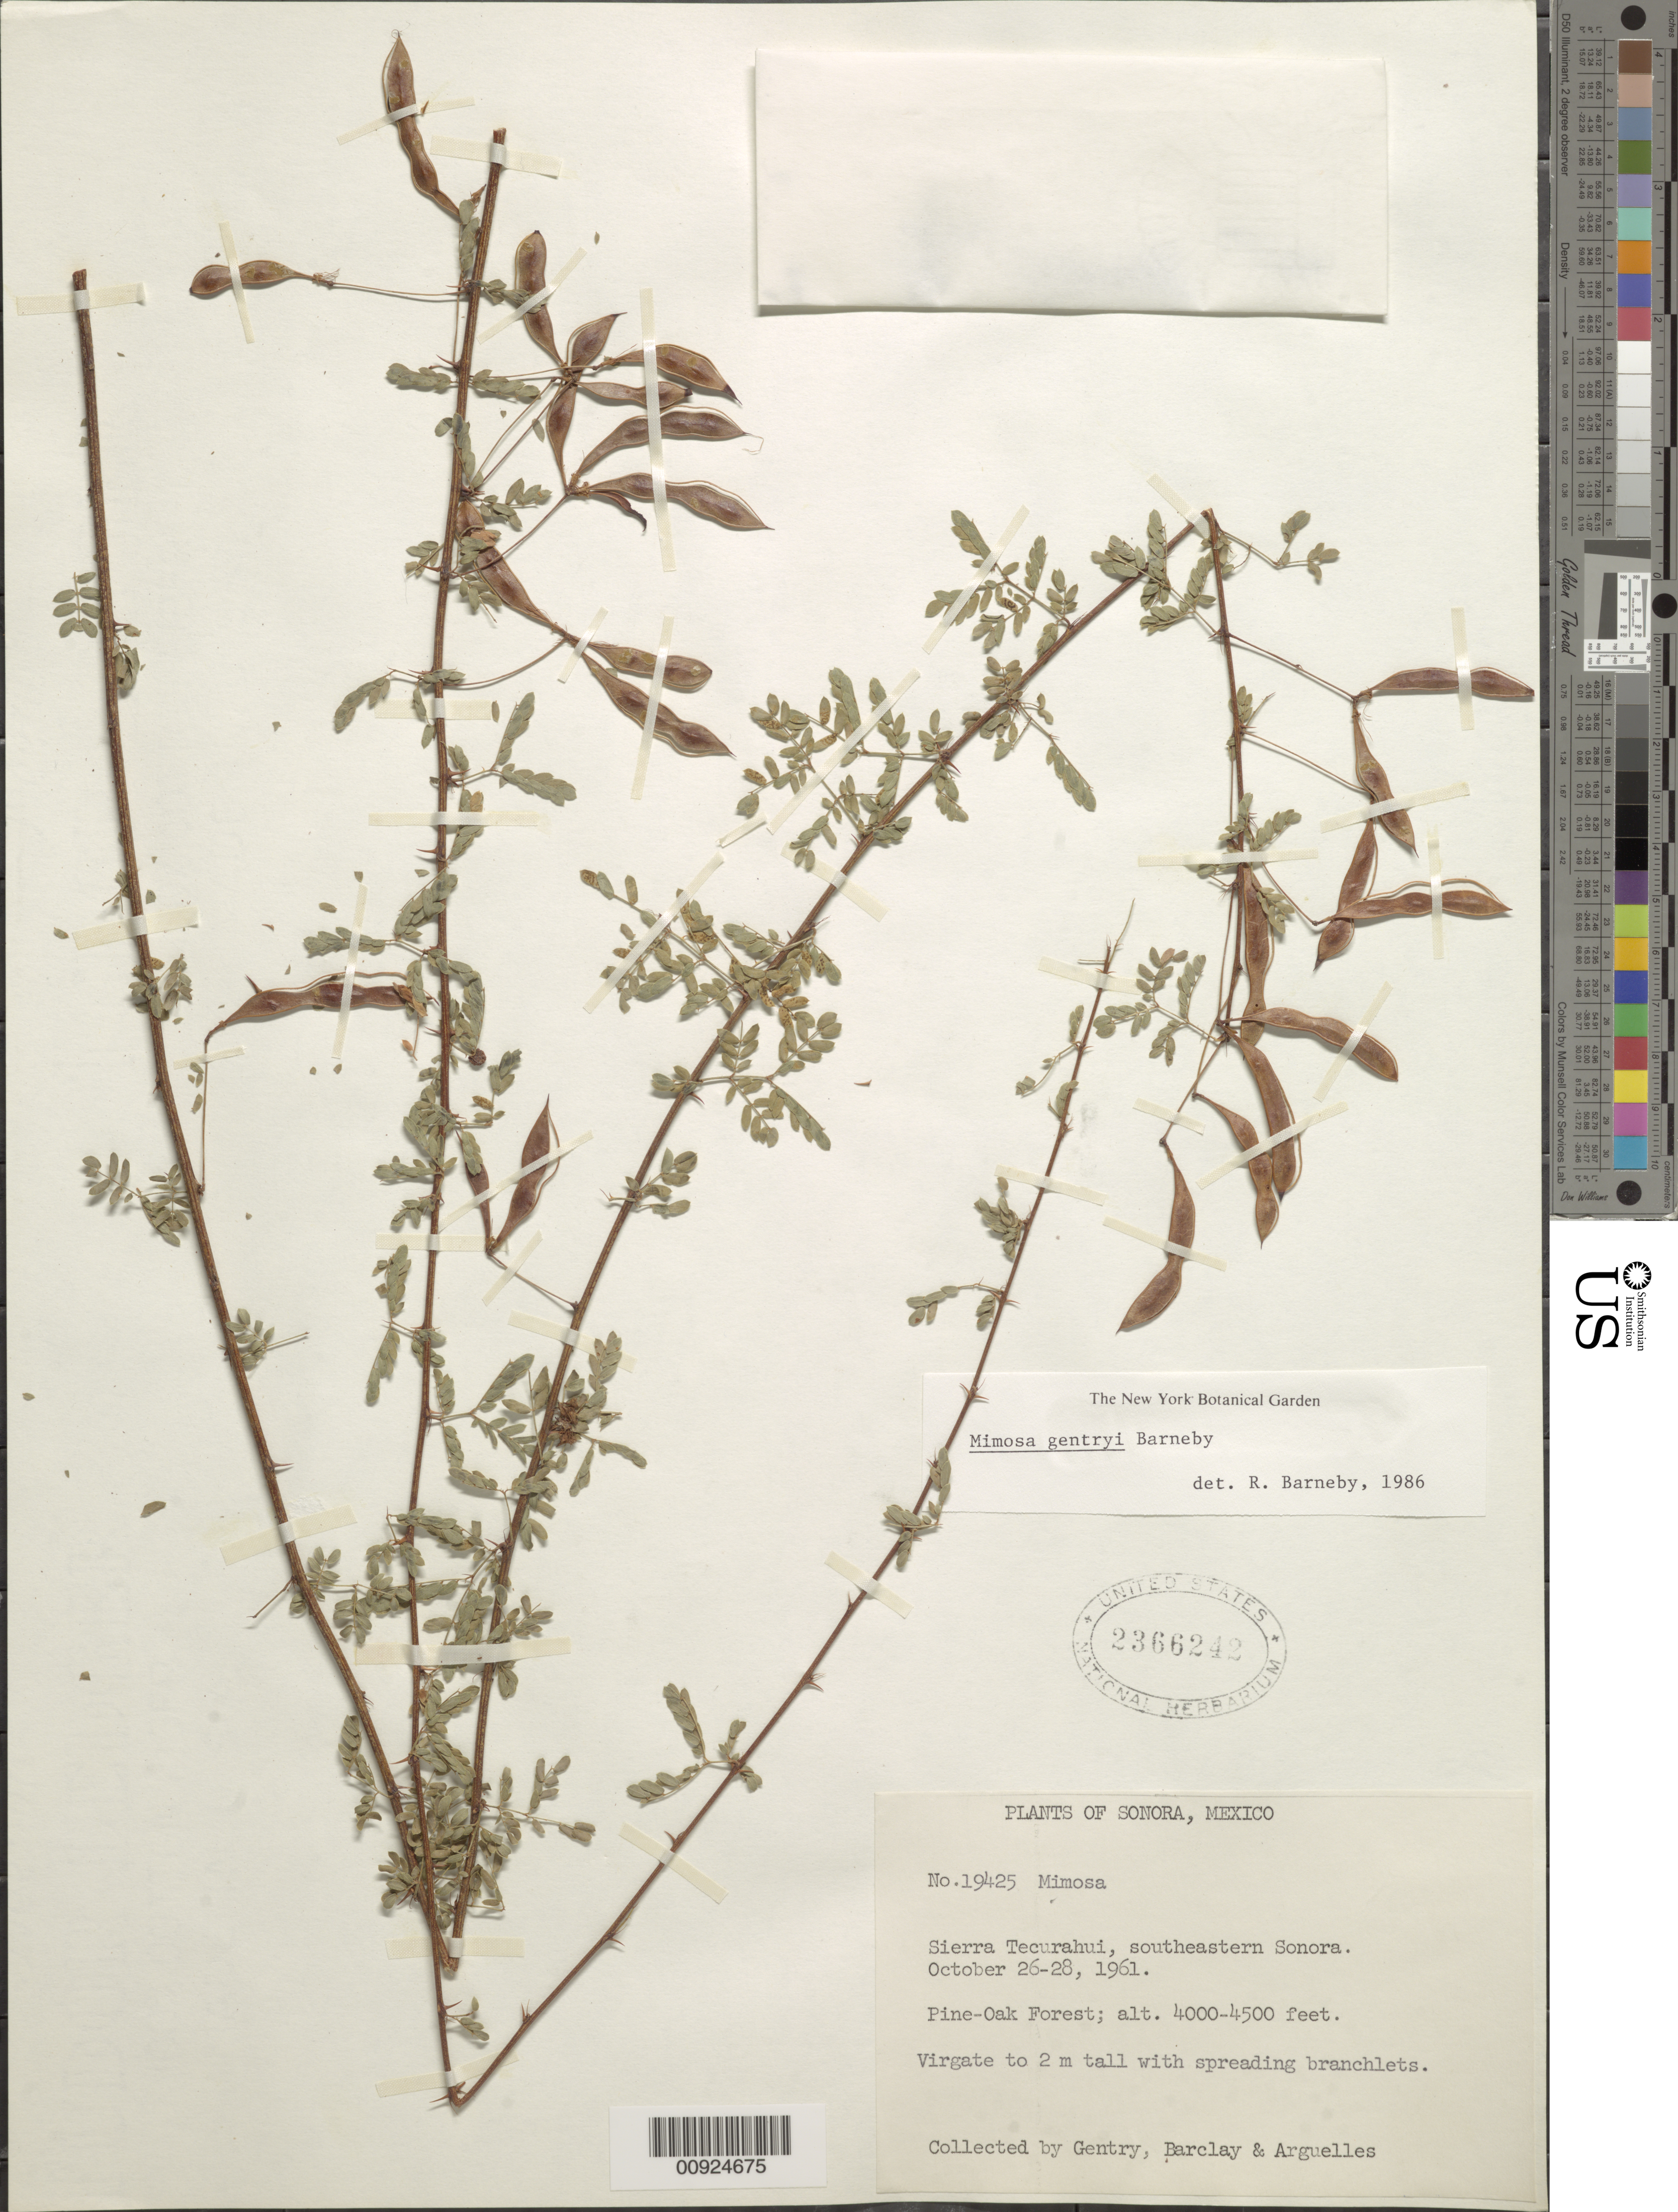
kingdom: Plantae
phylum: Tracheophyta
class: Magnoliopsida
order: Fabales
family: Fabaceae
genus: Mimosa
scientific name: Mimosa gentryi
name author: Barneby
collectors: Gentry, --, -- Barclay & Arguelles, --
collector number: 19425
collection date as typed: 26 Oct 1961 to 28 Oct 1961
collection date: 1961-10-26/1961-10-28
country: Mexico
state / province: Sonora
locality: Sierra Tacurahui, southeastern Sonora.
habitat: Pine-Oak Forest.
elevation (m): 1219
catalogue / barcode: US 2366242